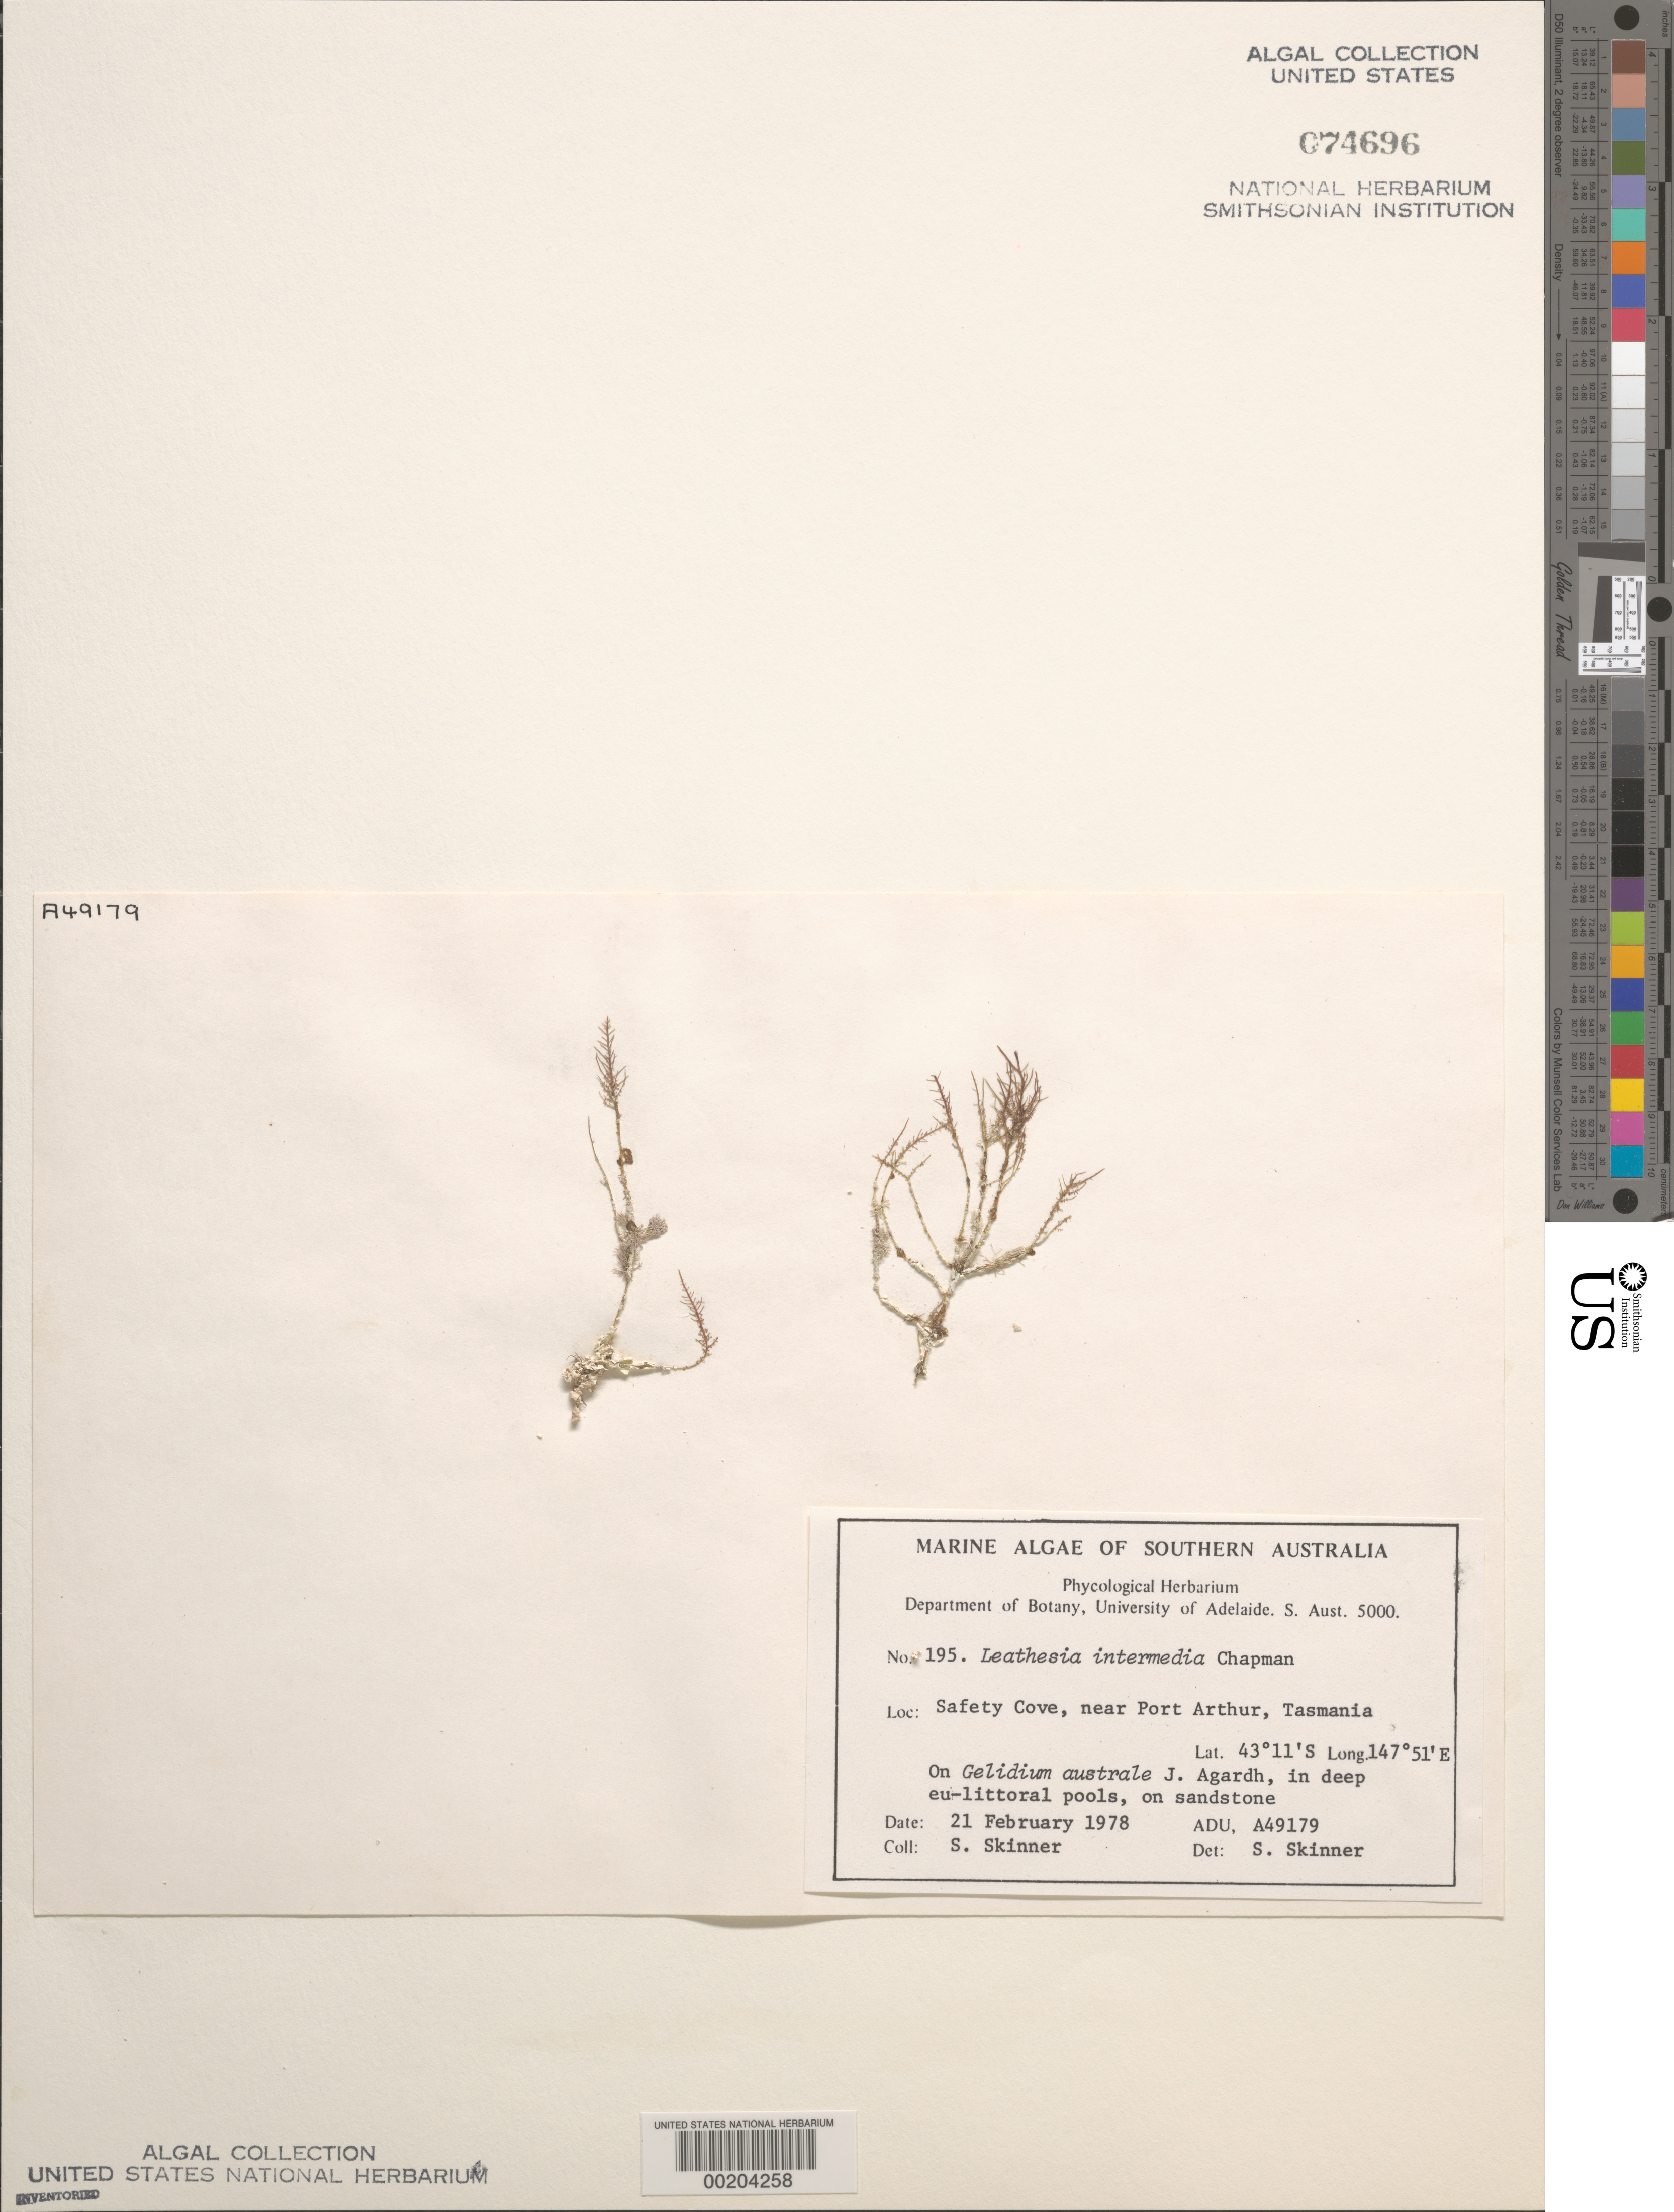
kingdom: Chromista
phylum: Ochrophyta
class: Phaeophyceae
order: Ectocarpales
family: Chordariaceae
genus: Leathesia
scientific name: Leathesia intermedia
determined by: Skinner, S.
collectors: S. Skinner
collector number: ADU A49179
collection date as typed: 21 Feb 1978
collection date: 1978-02-21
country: Australia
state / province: Tasmania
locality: Safety cove, near port arthur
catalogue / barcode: US 74696